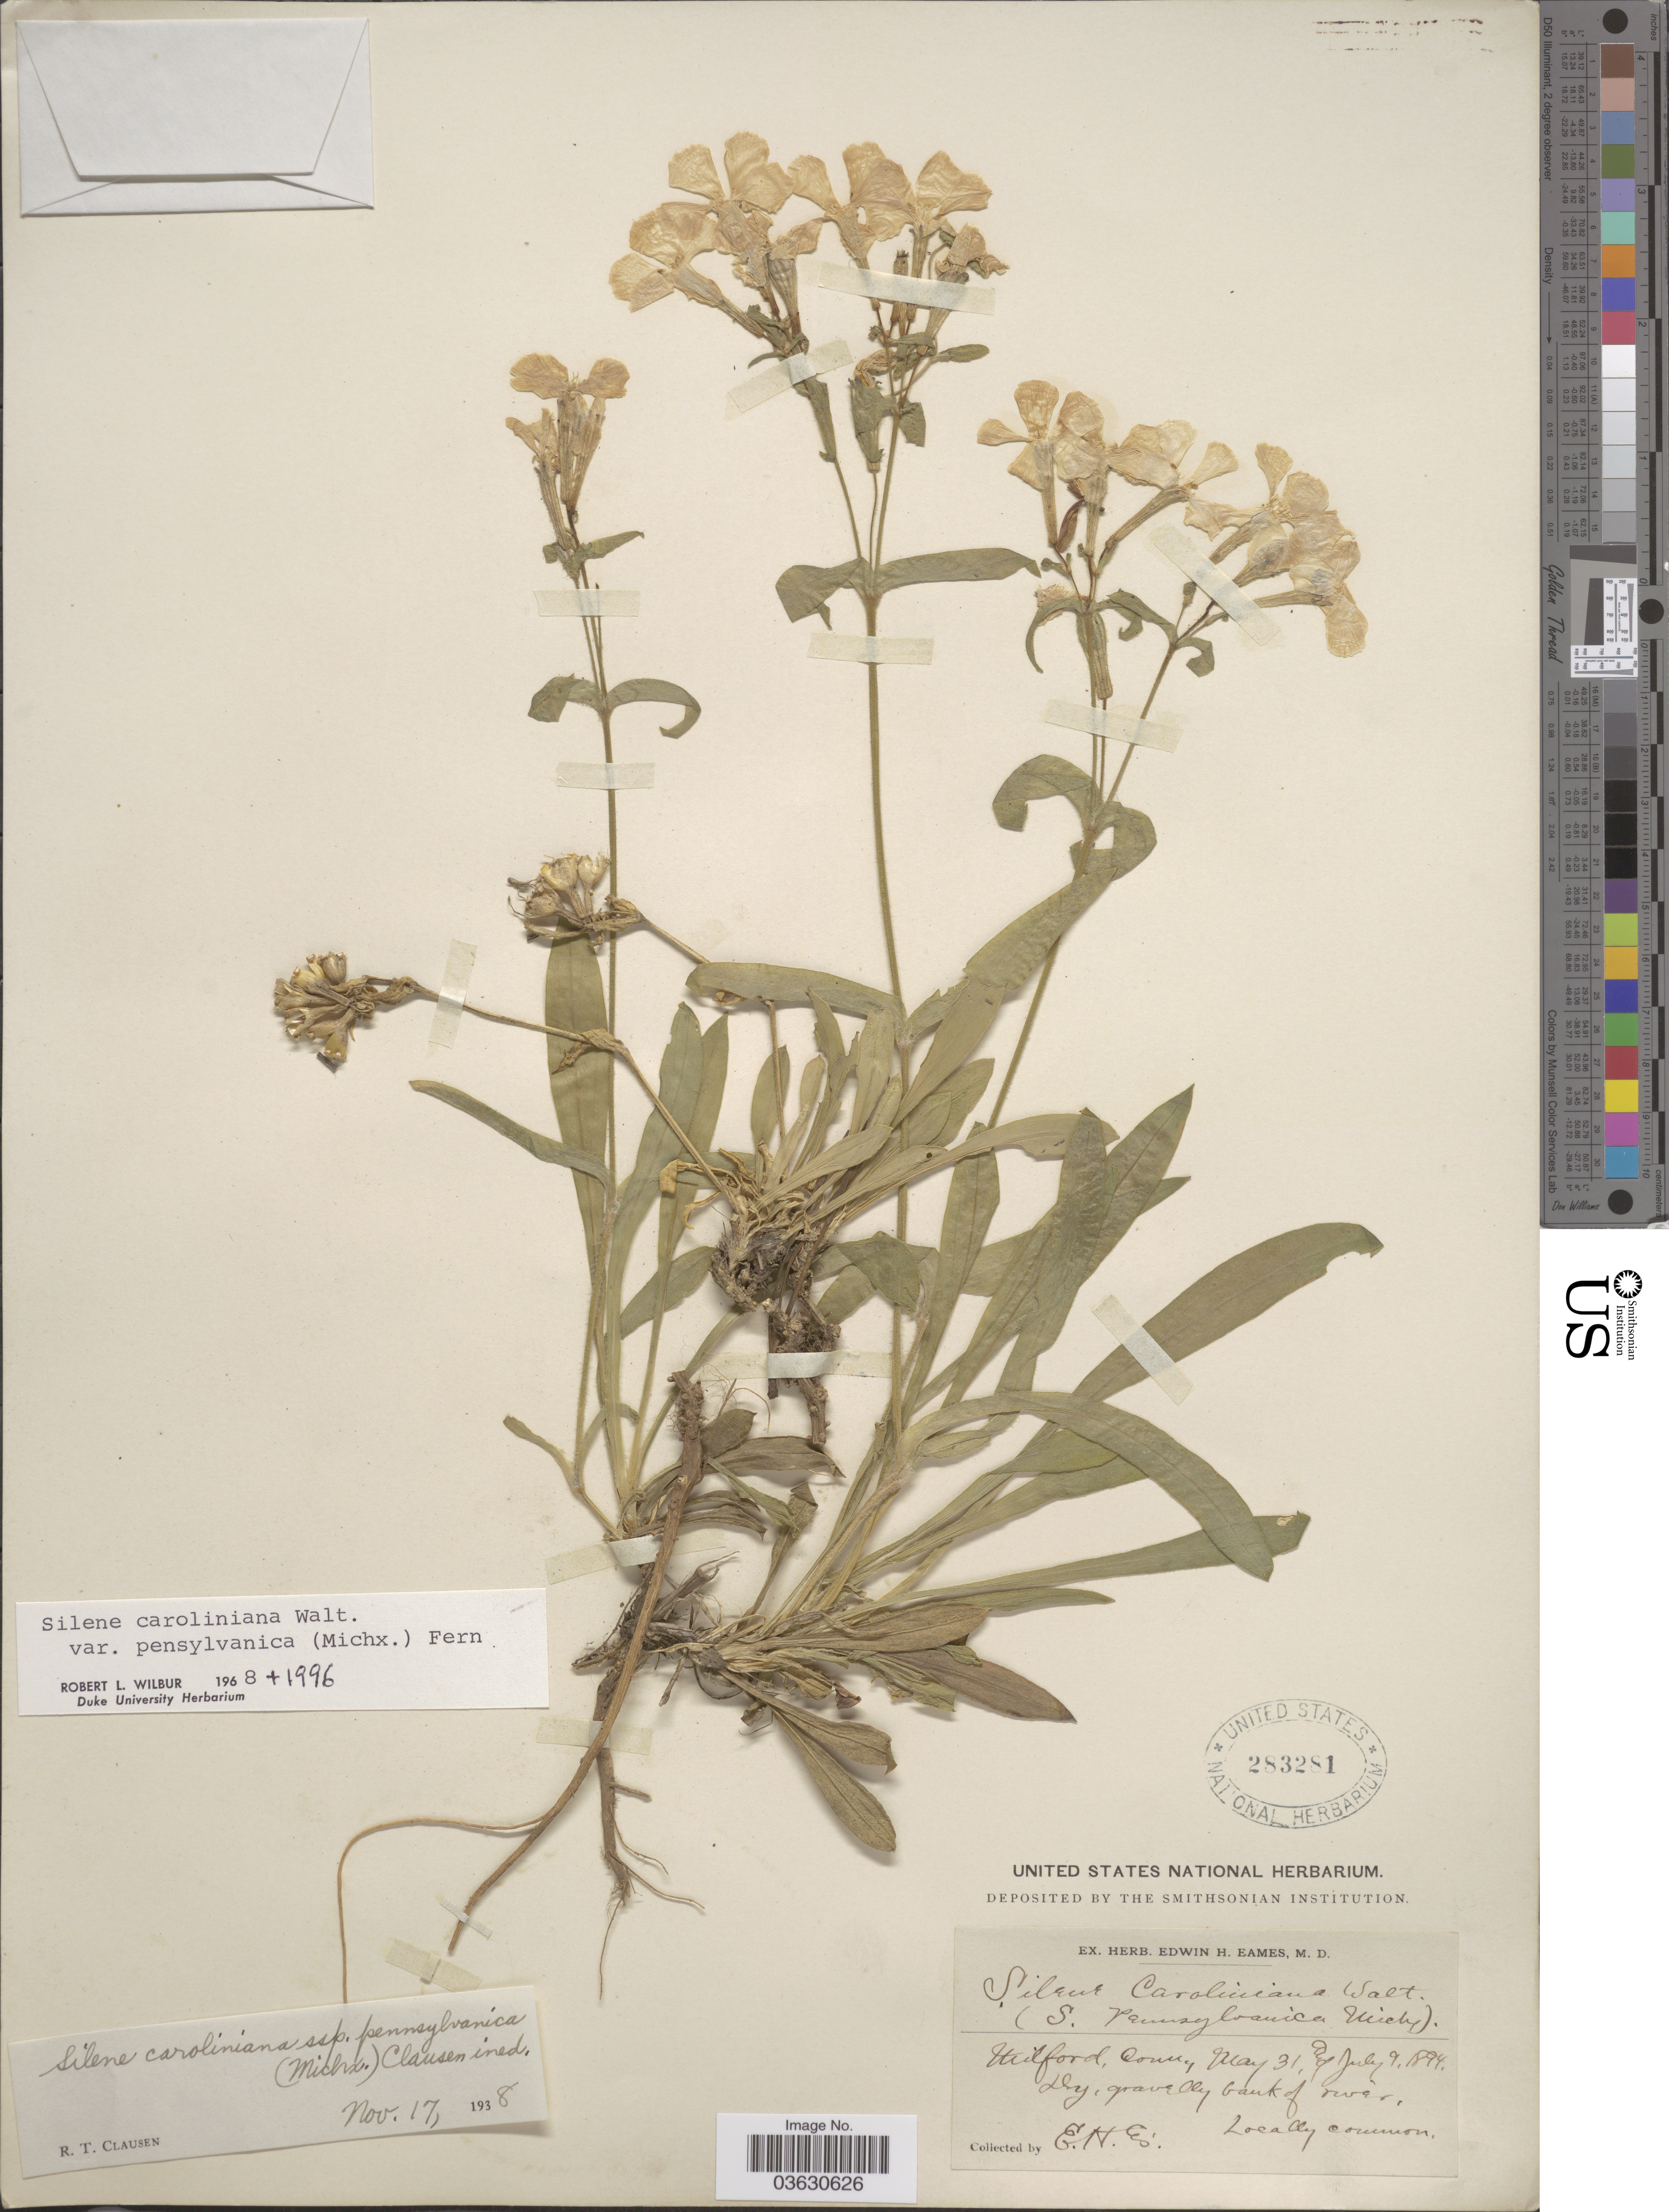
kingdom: Plantae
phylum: Tracheophyta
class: Magnoliopsida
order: Caryophyllales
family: Caryophyllaceae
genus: Silene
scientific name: Silene caroliniana var. pensylvanica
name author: (Michx.) Fernald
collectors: E. H. Eames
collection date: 1894-05-31/1894-07-09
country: United States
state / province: Connecticut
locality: Milford, Dry gravelly bank of river.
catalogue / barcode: US 283281